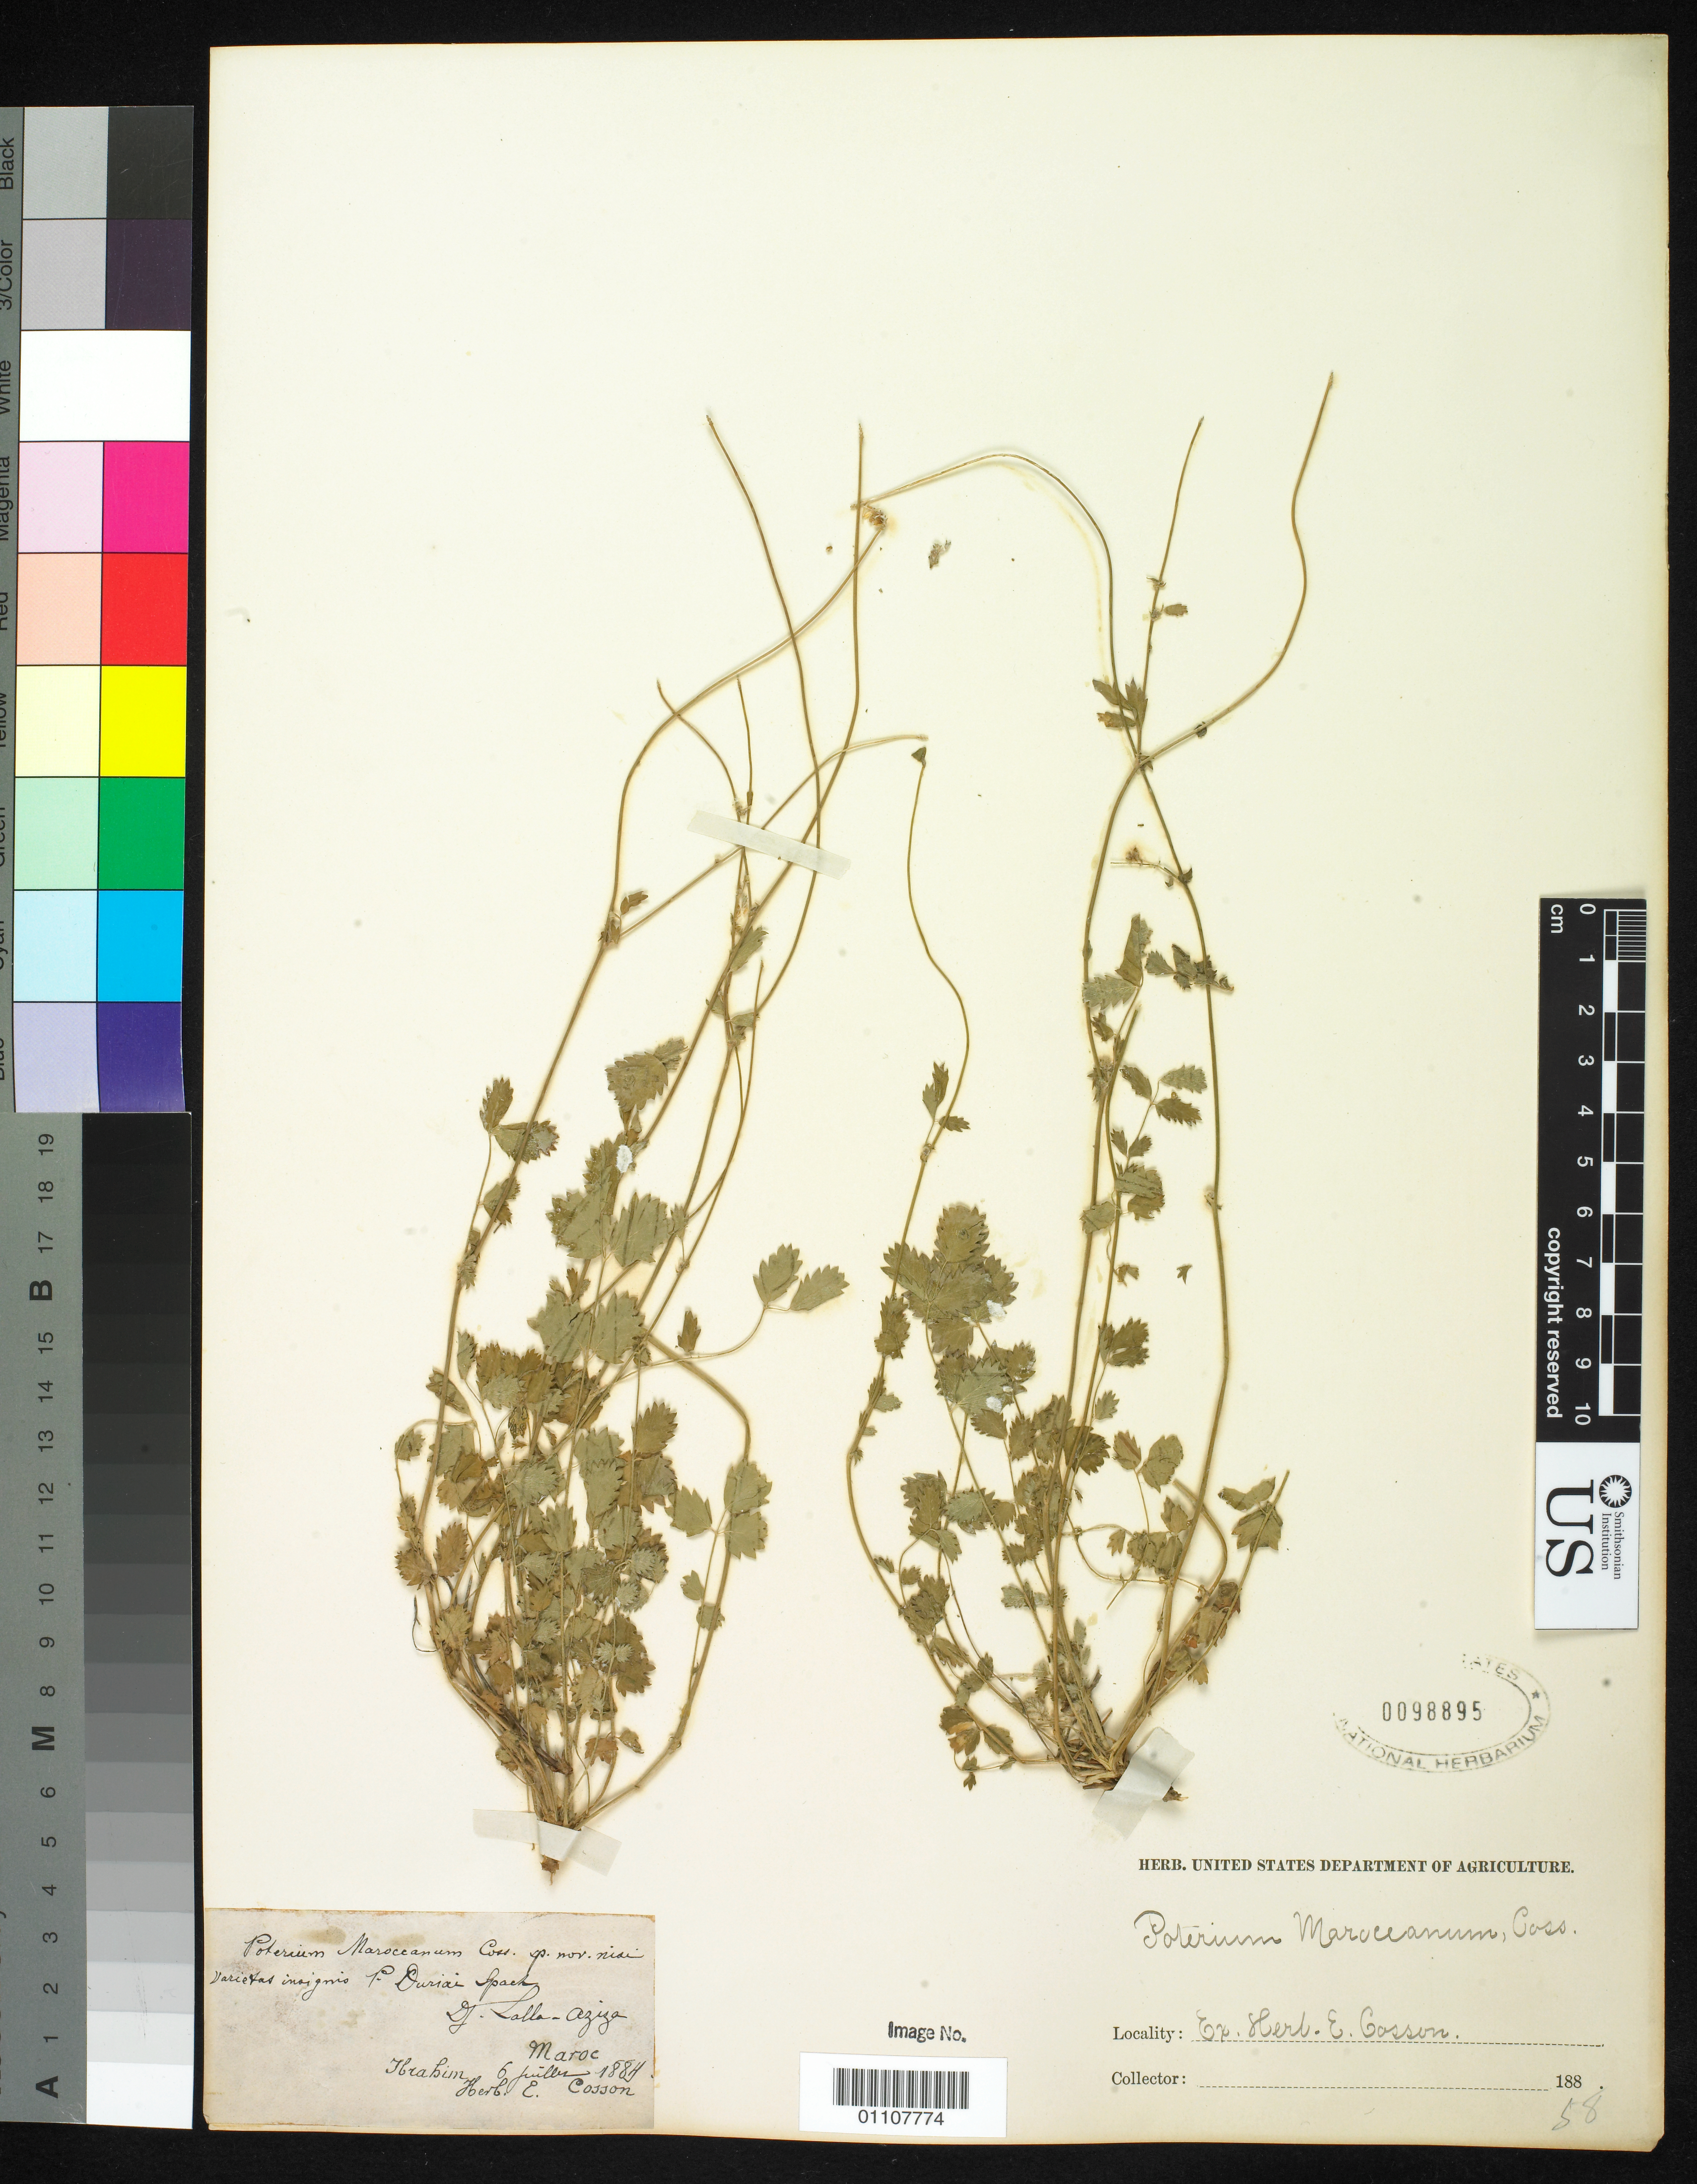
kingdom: Plantae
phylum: Tracheophyta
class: Magnoliopsida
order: Rosales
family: Rosaceae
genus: Poterium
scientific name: Poterium maroccanum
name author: Coss. ex Batt.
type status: Possible Type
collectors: -. Ibrahim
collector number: Herb. Cosson s.n.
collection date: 1884-07-06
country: Morocco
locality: Dj. Lalla-Aziza, Maroc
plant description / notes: Annotated "Poterium Maroccanum Coss. sp. nov. nisi varietats insignis P. Duriai Spach"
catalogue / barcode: US 98895